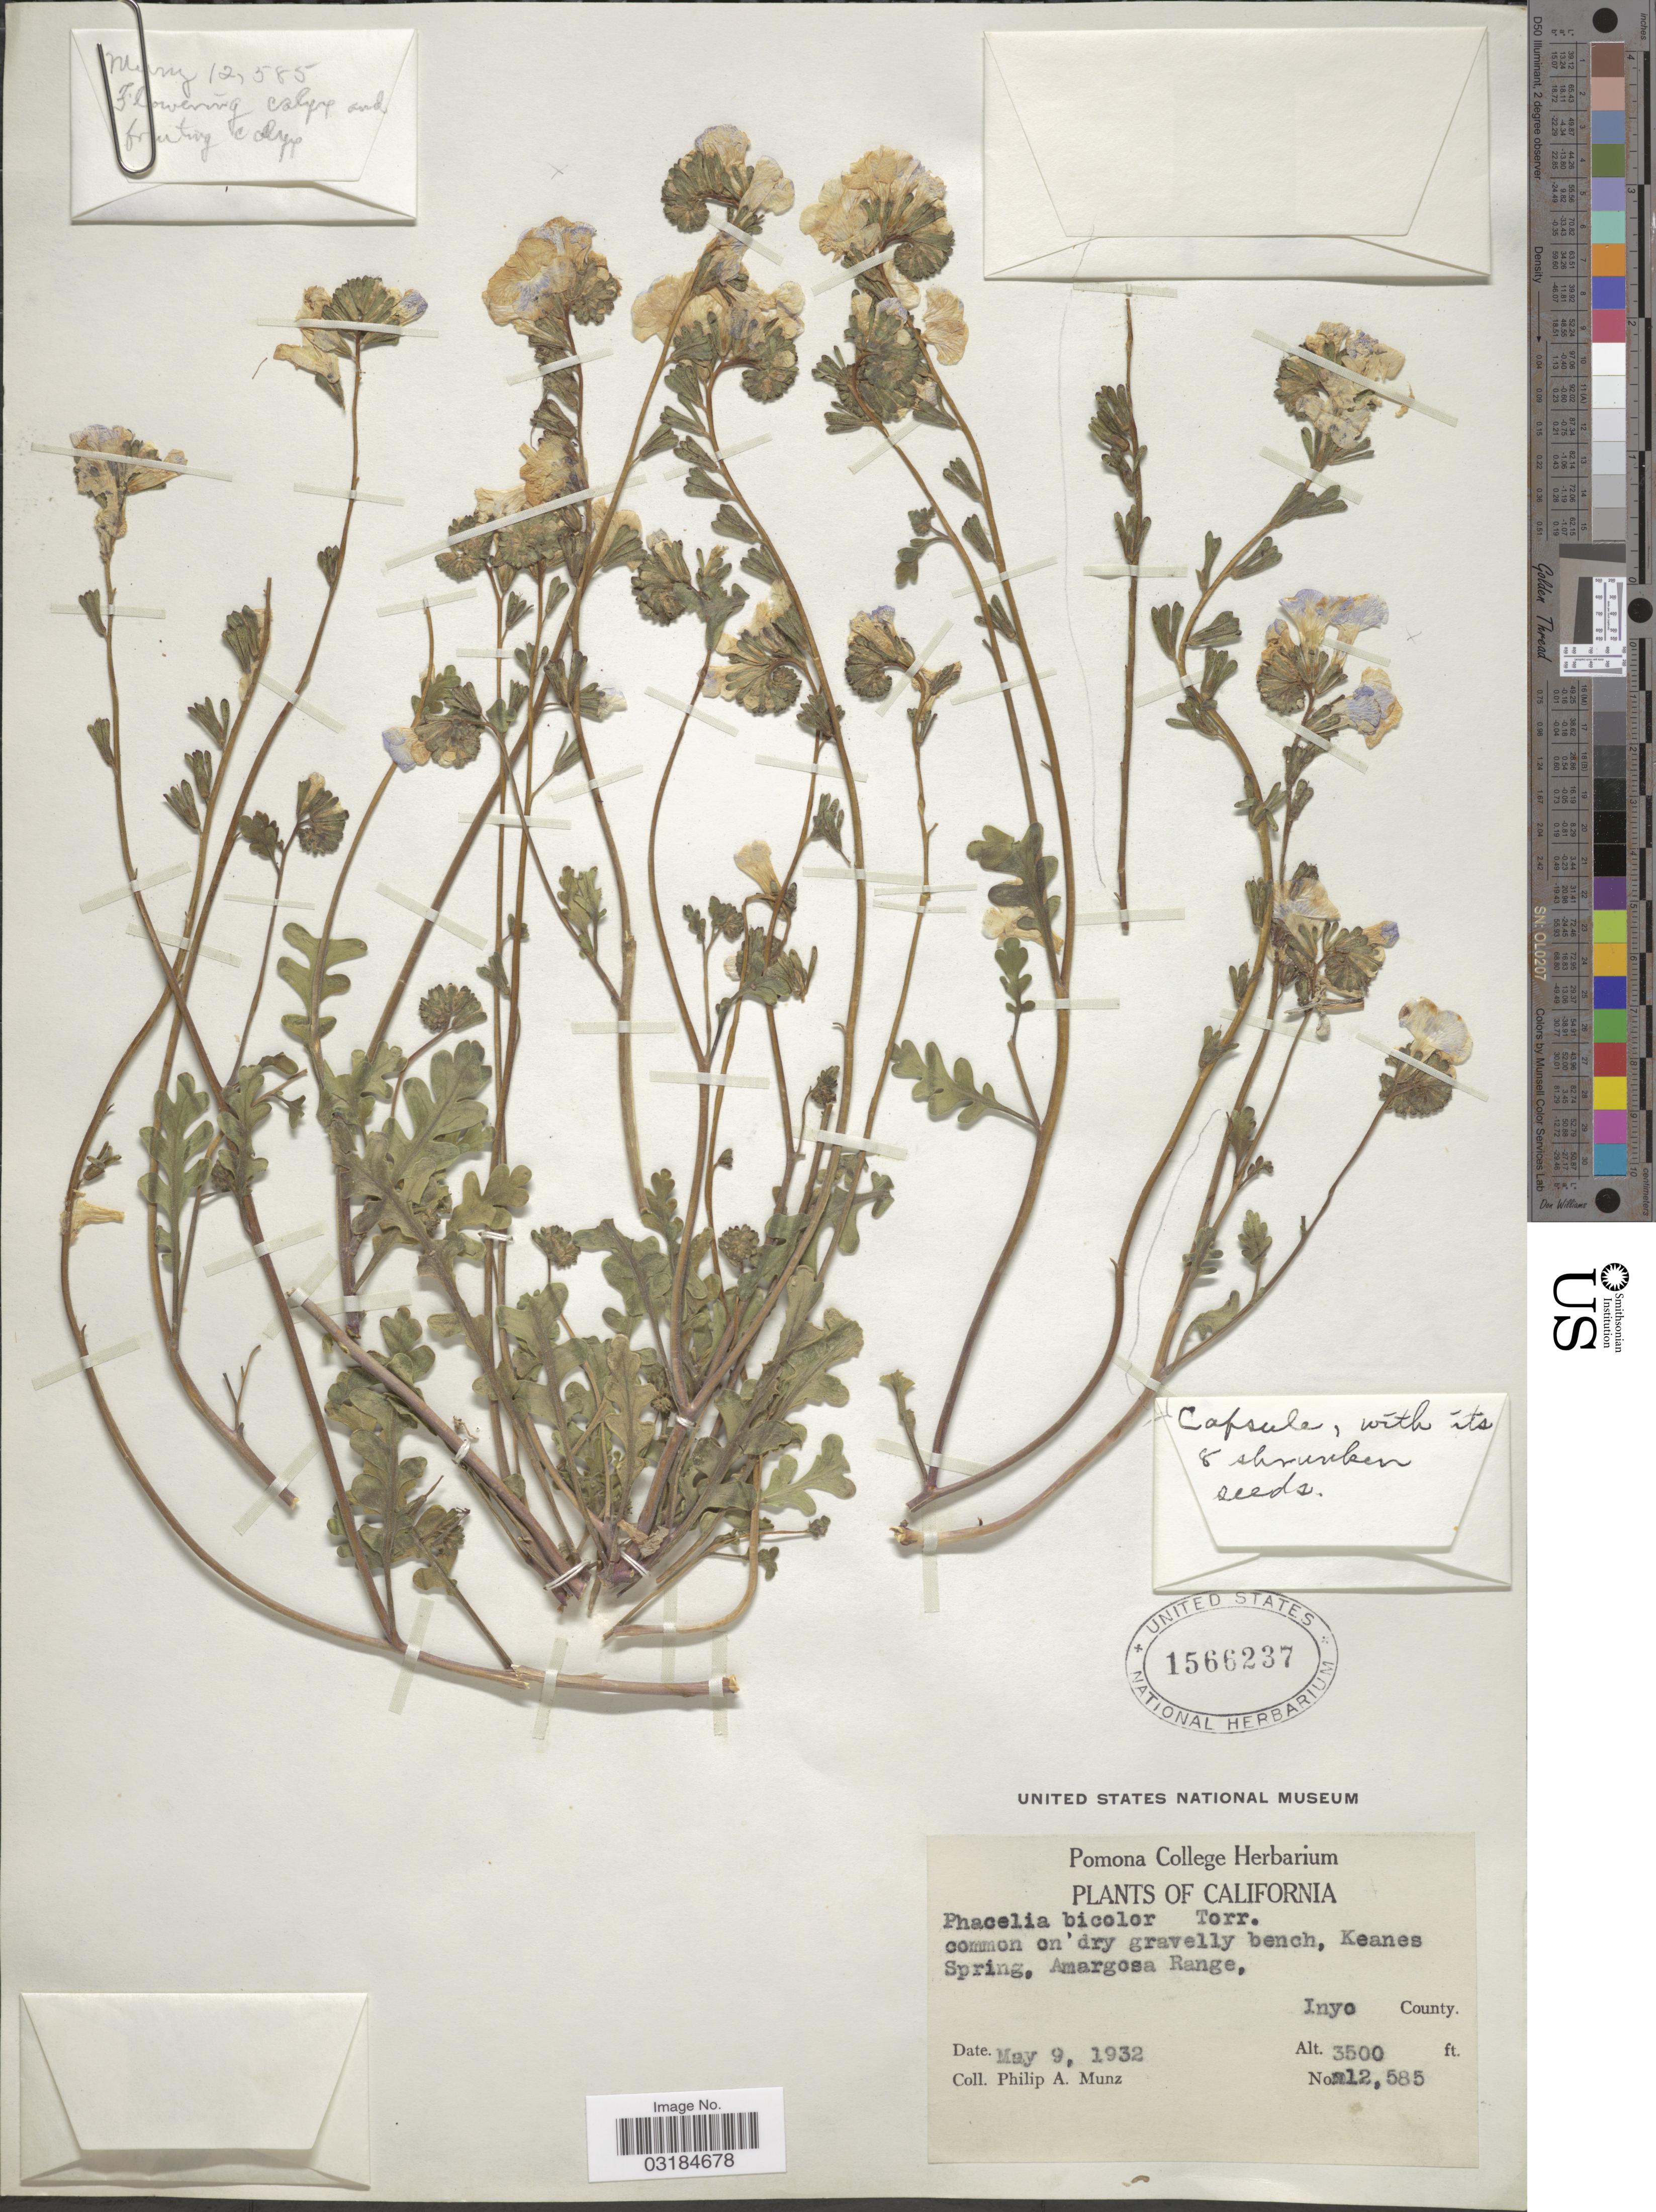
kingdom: Plantae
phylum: Tracheophyta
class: Magnoliopsida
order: Boraginales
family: Hydrophyllaceae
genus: Phacelia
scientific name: Phacelia bicolor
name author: Torr. in C. King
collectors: P. A. Munz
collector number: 12585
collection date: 1932-05-09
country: United States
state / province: California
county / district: Inyo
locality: Common on dry gravelly bench, Keanes Springs, Amargosa Range, Inyo County.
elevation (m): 1067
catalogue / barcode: US 1566237